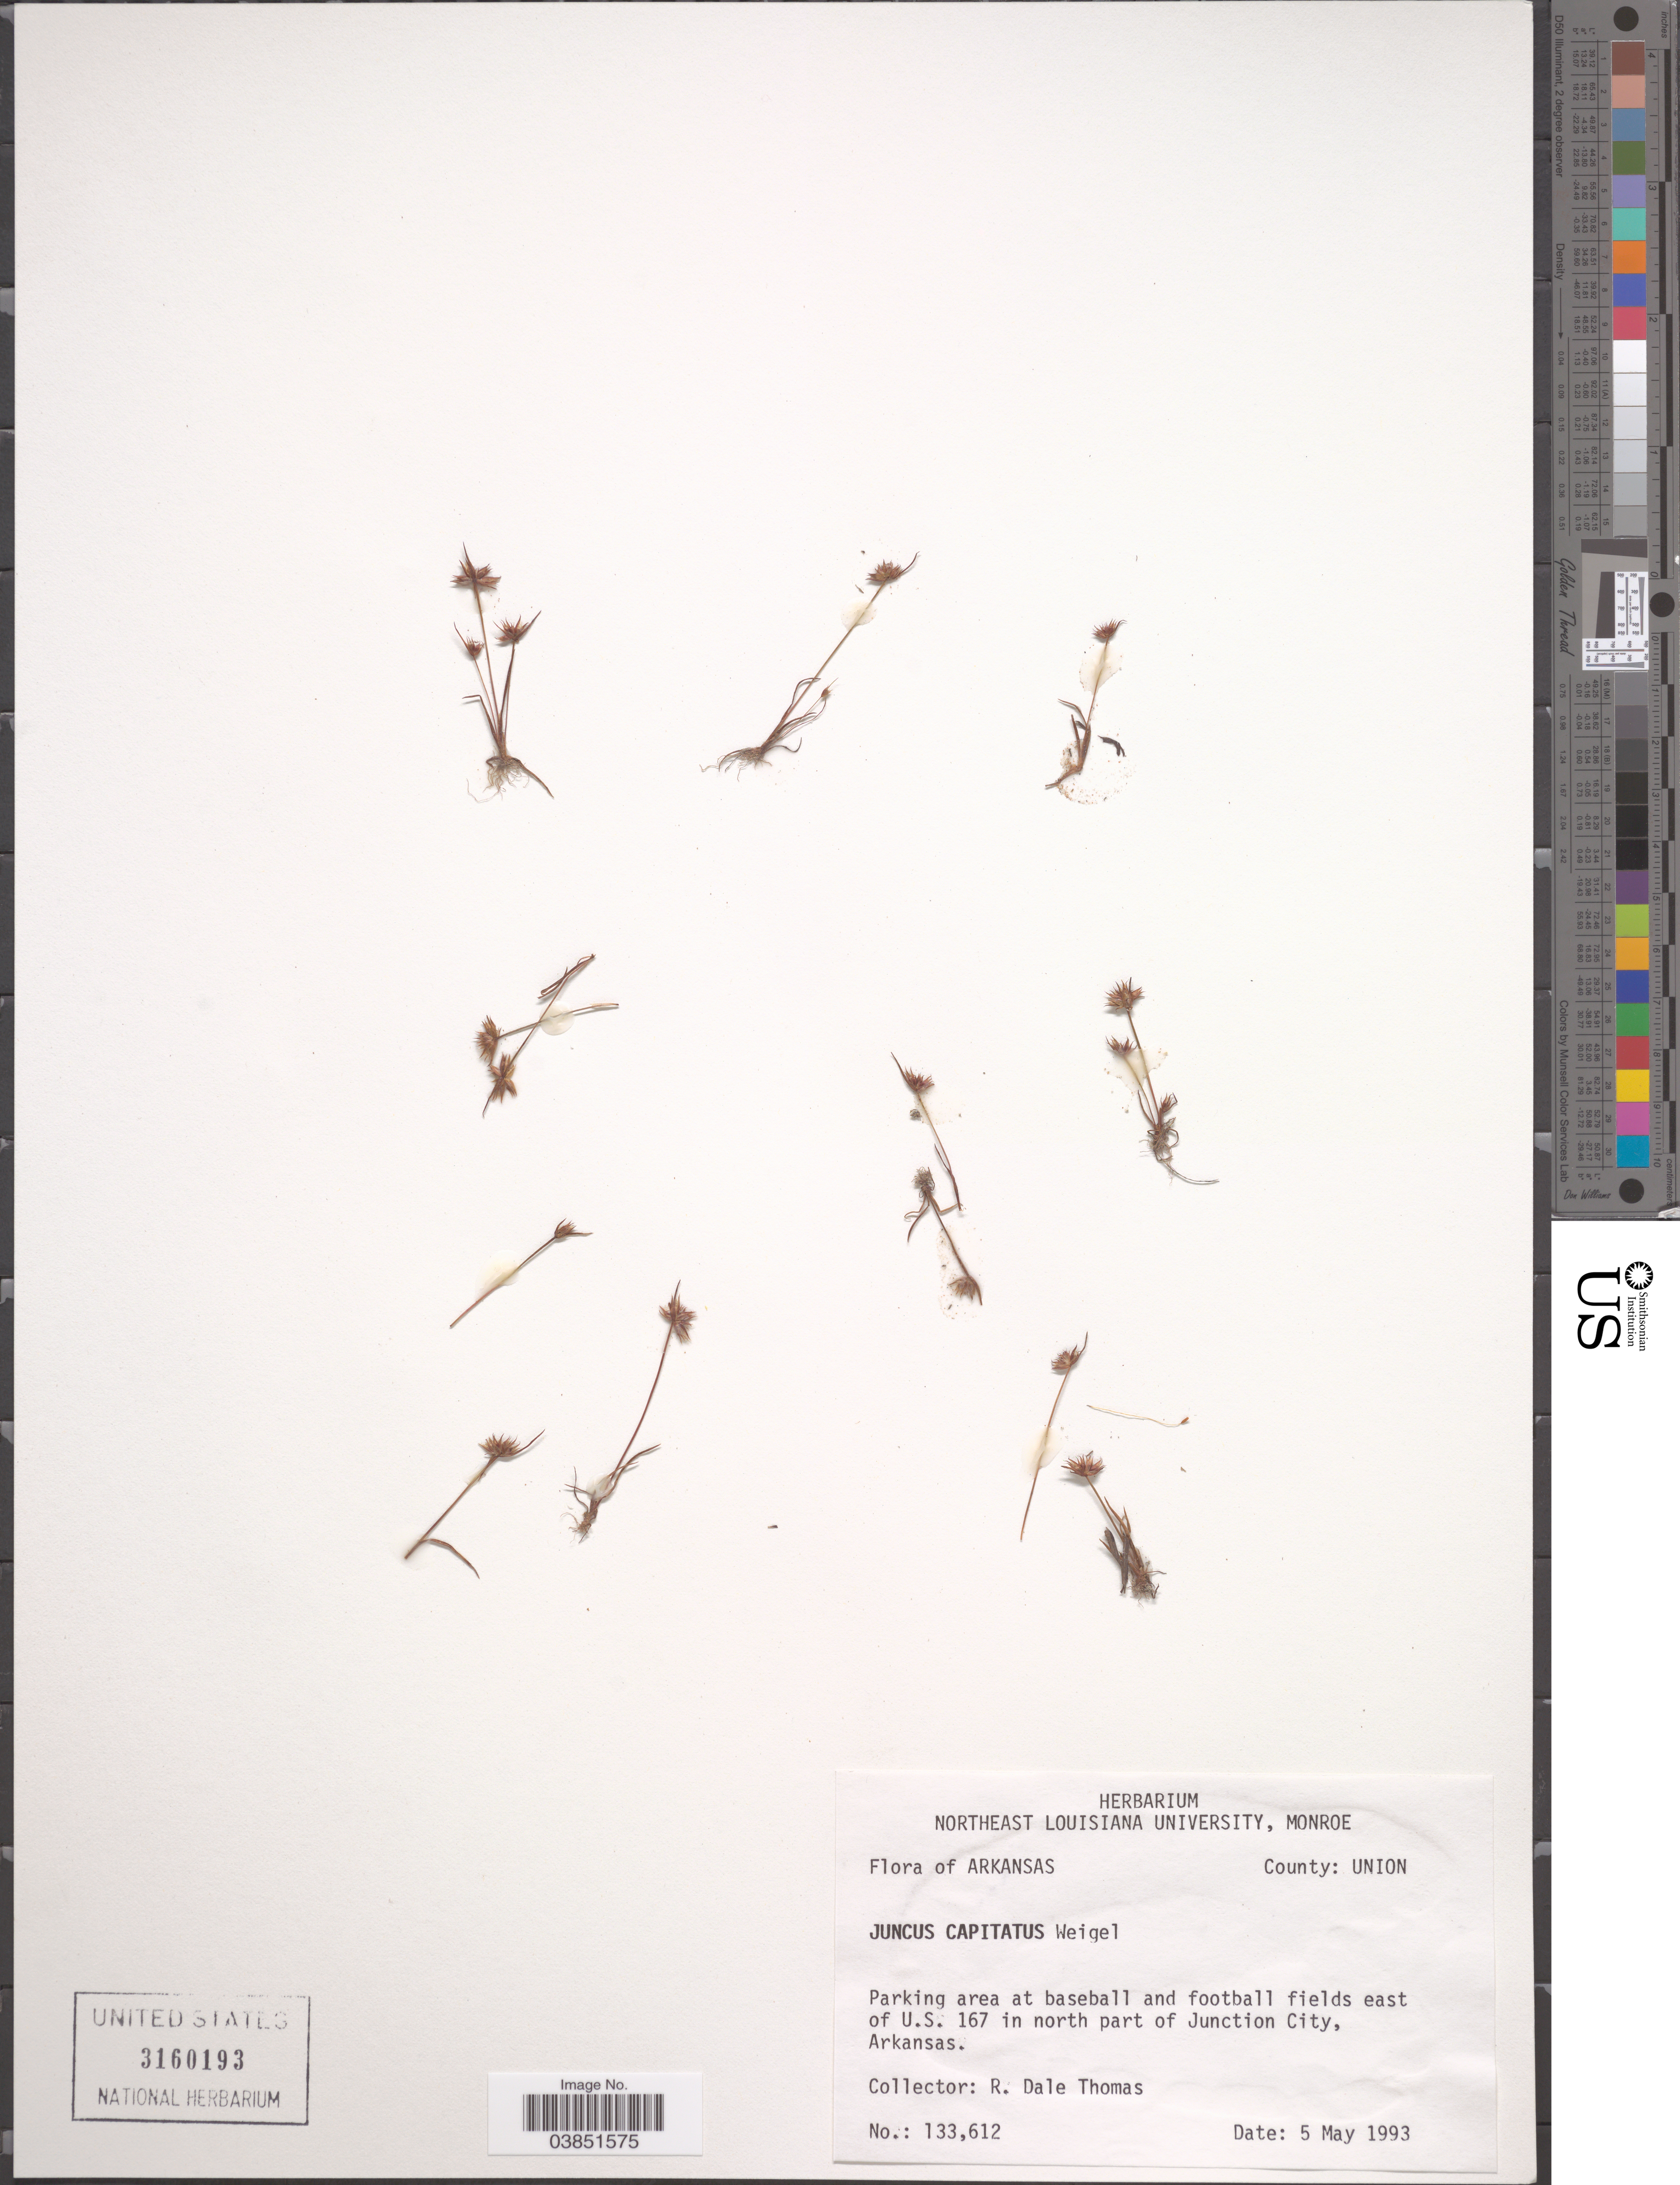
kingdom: Plantae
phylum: Tracheophyta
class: Liliopsida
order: Poales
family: Juncaceae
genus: Juncus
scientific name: Juncus capitatus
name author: Weigel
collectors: R. Thomas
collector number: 133612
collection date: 1993-05-05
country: United States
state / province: Arkansas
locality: County: Union. Parking area at baseball and football fields east of U.S. 167 in north part of Junction City.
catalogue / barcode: US 3160193